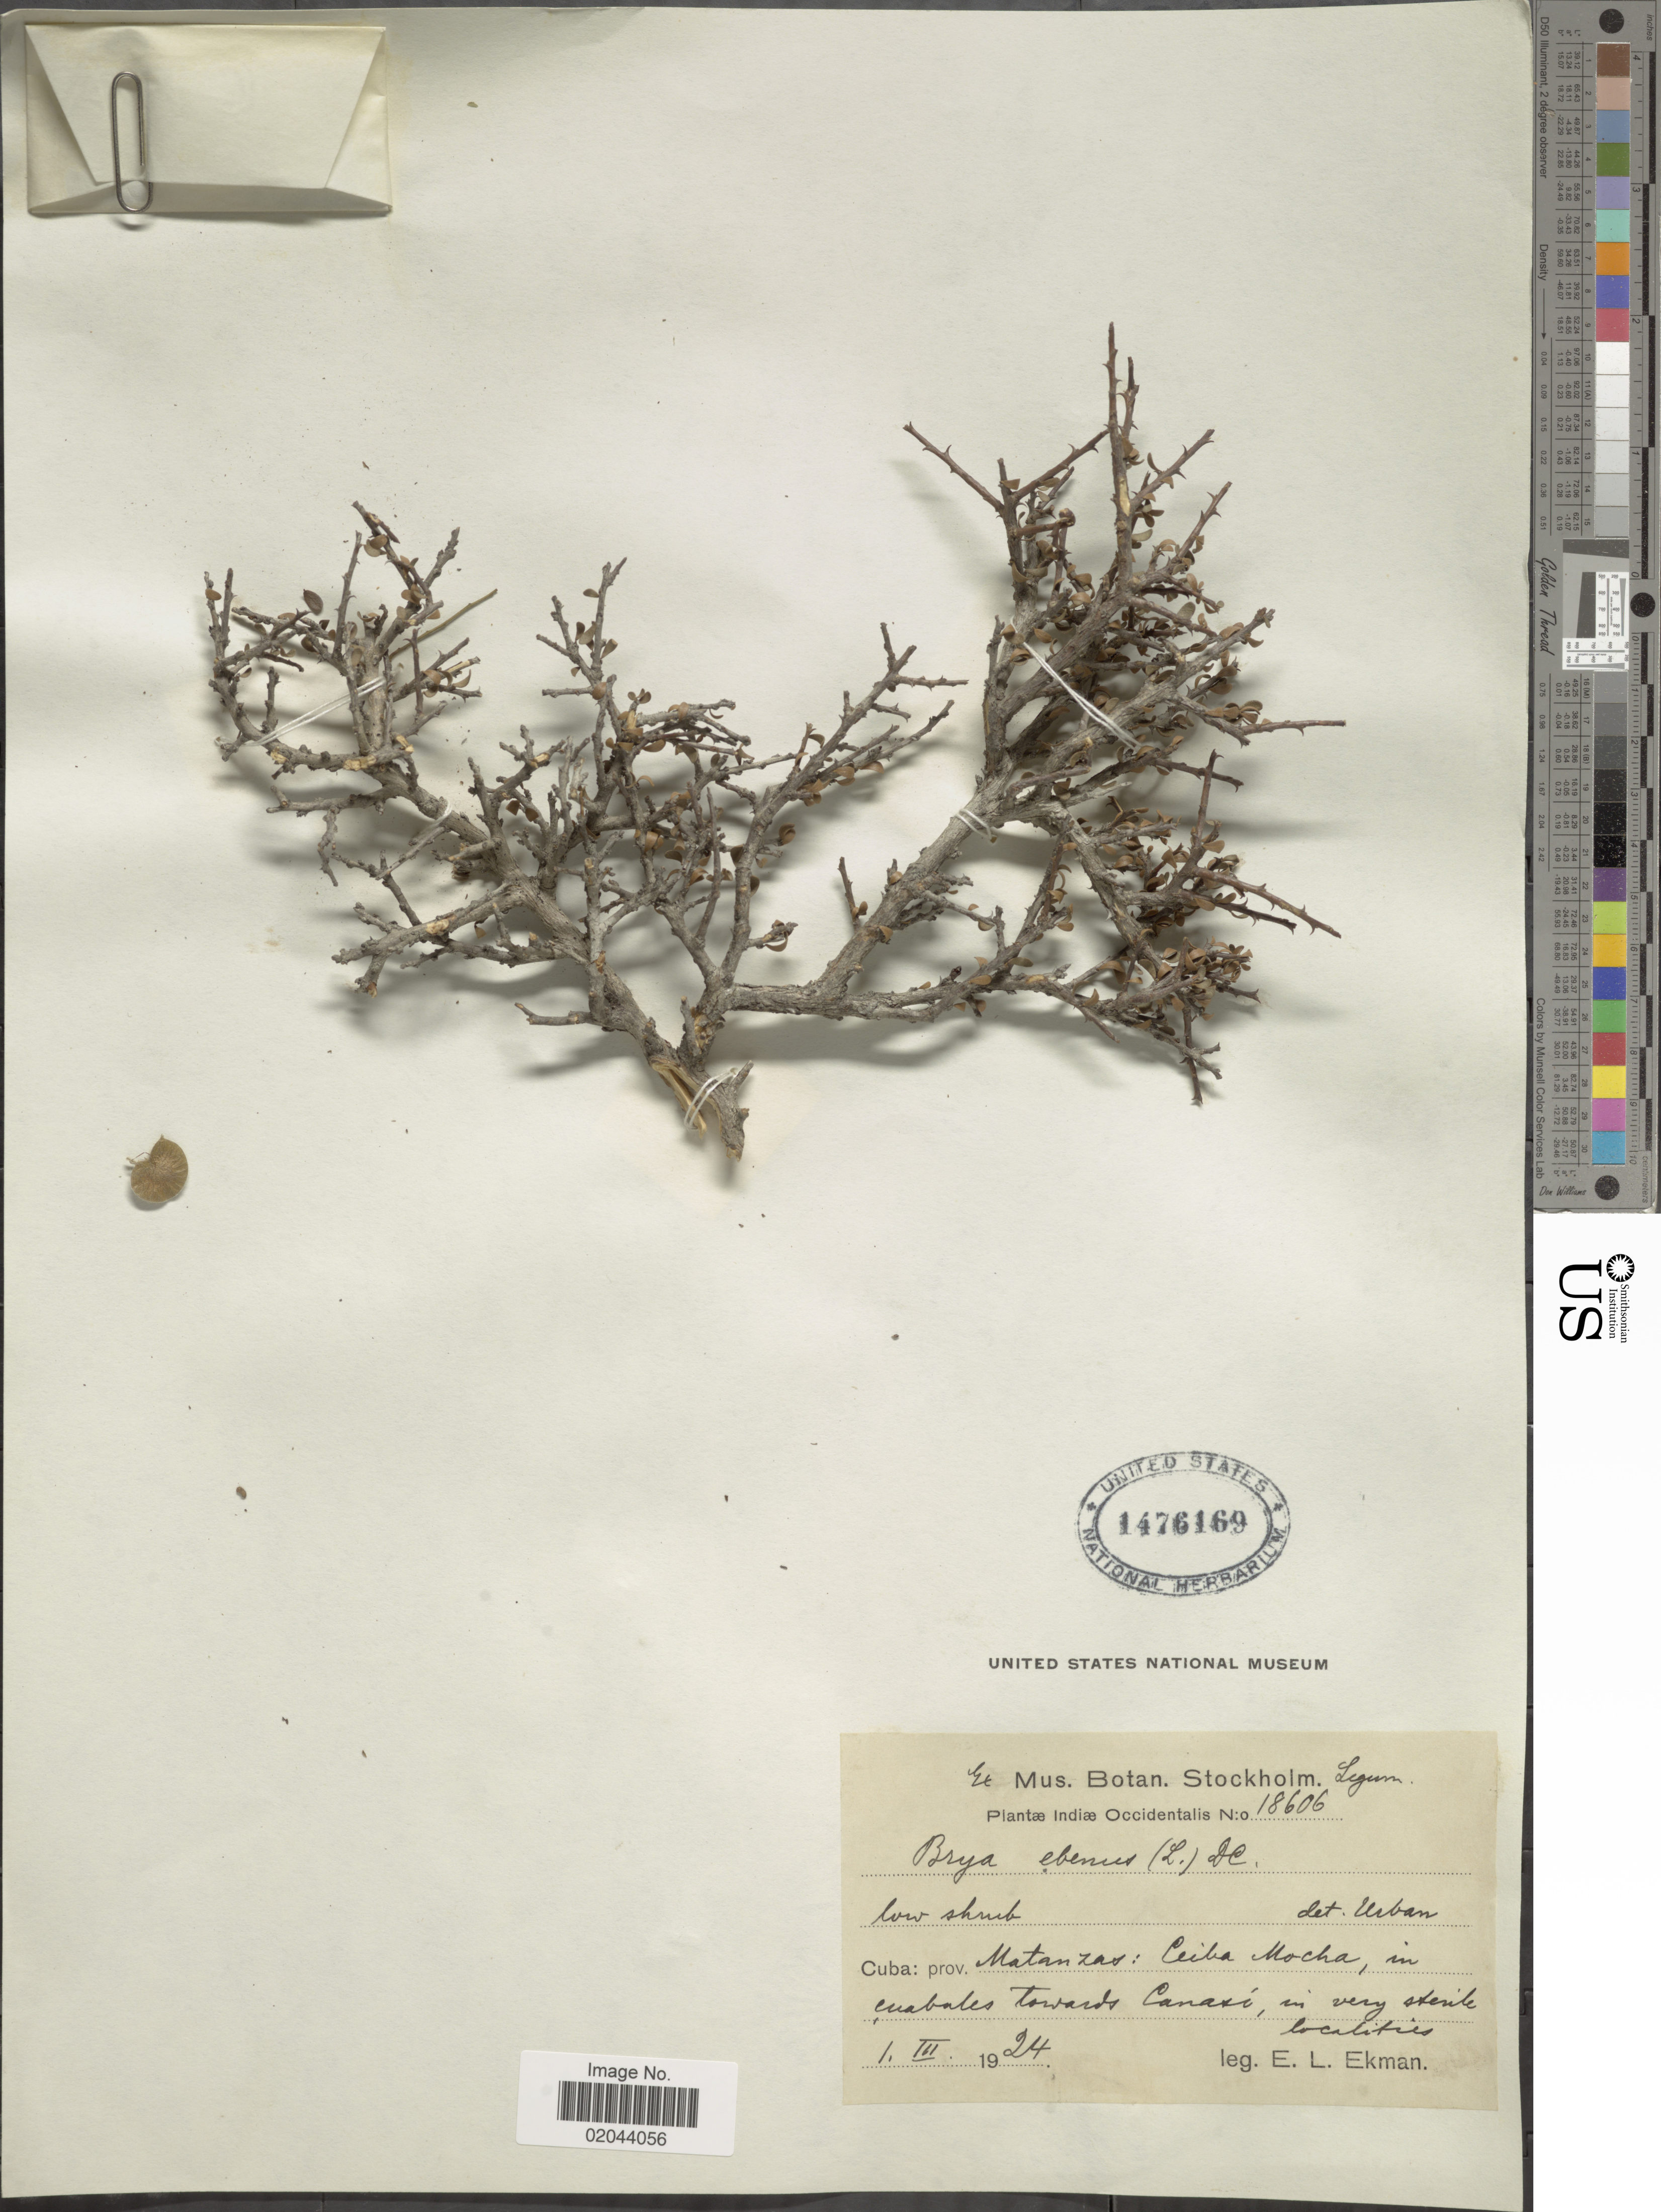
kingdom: Plantae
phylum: Tracheophyta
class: Magnoliopsida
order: Fabales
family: Fabaceae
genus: Brya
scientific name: Brya ebenus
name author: (L.) DC.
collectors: E. L. Ekman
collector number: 18606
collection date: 1924-03-01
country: Cuba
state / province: Matanzas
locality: Indiæ Occidentalis, Ceiba Nocha, in cuabales towards Canasí, in very sterile localities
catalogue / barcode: US 1476169